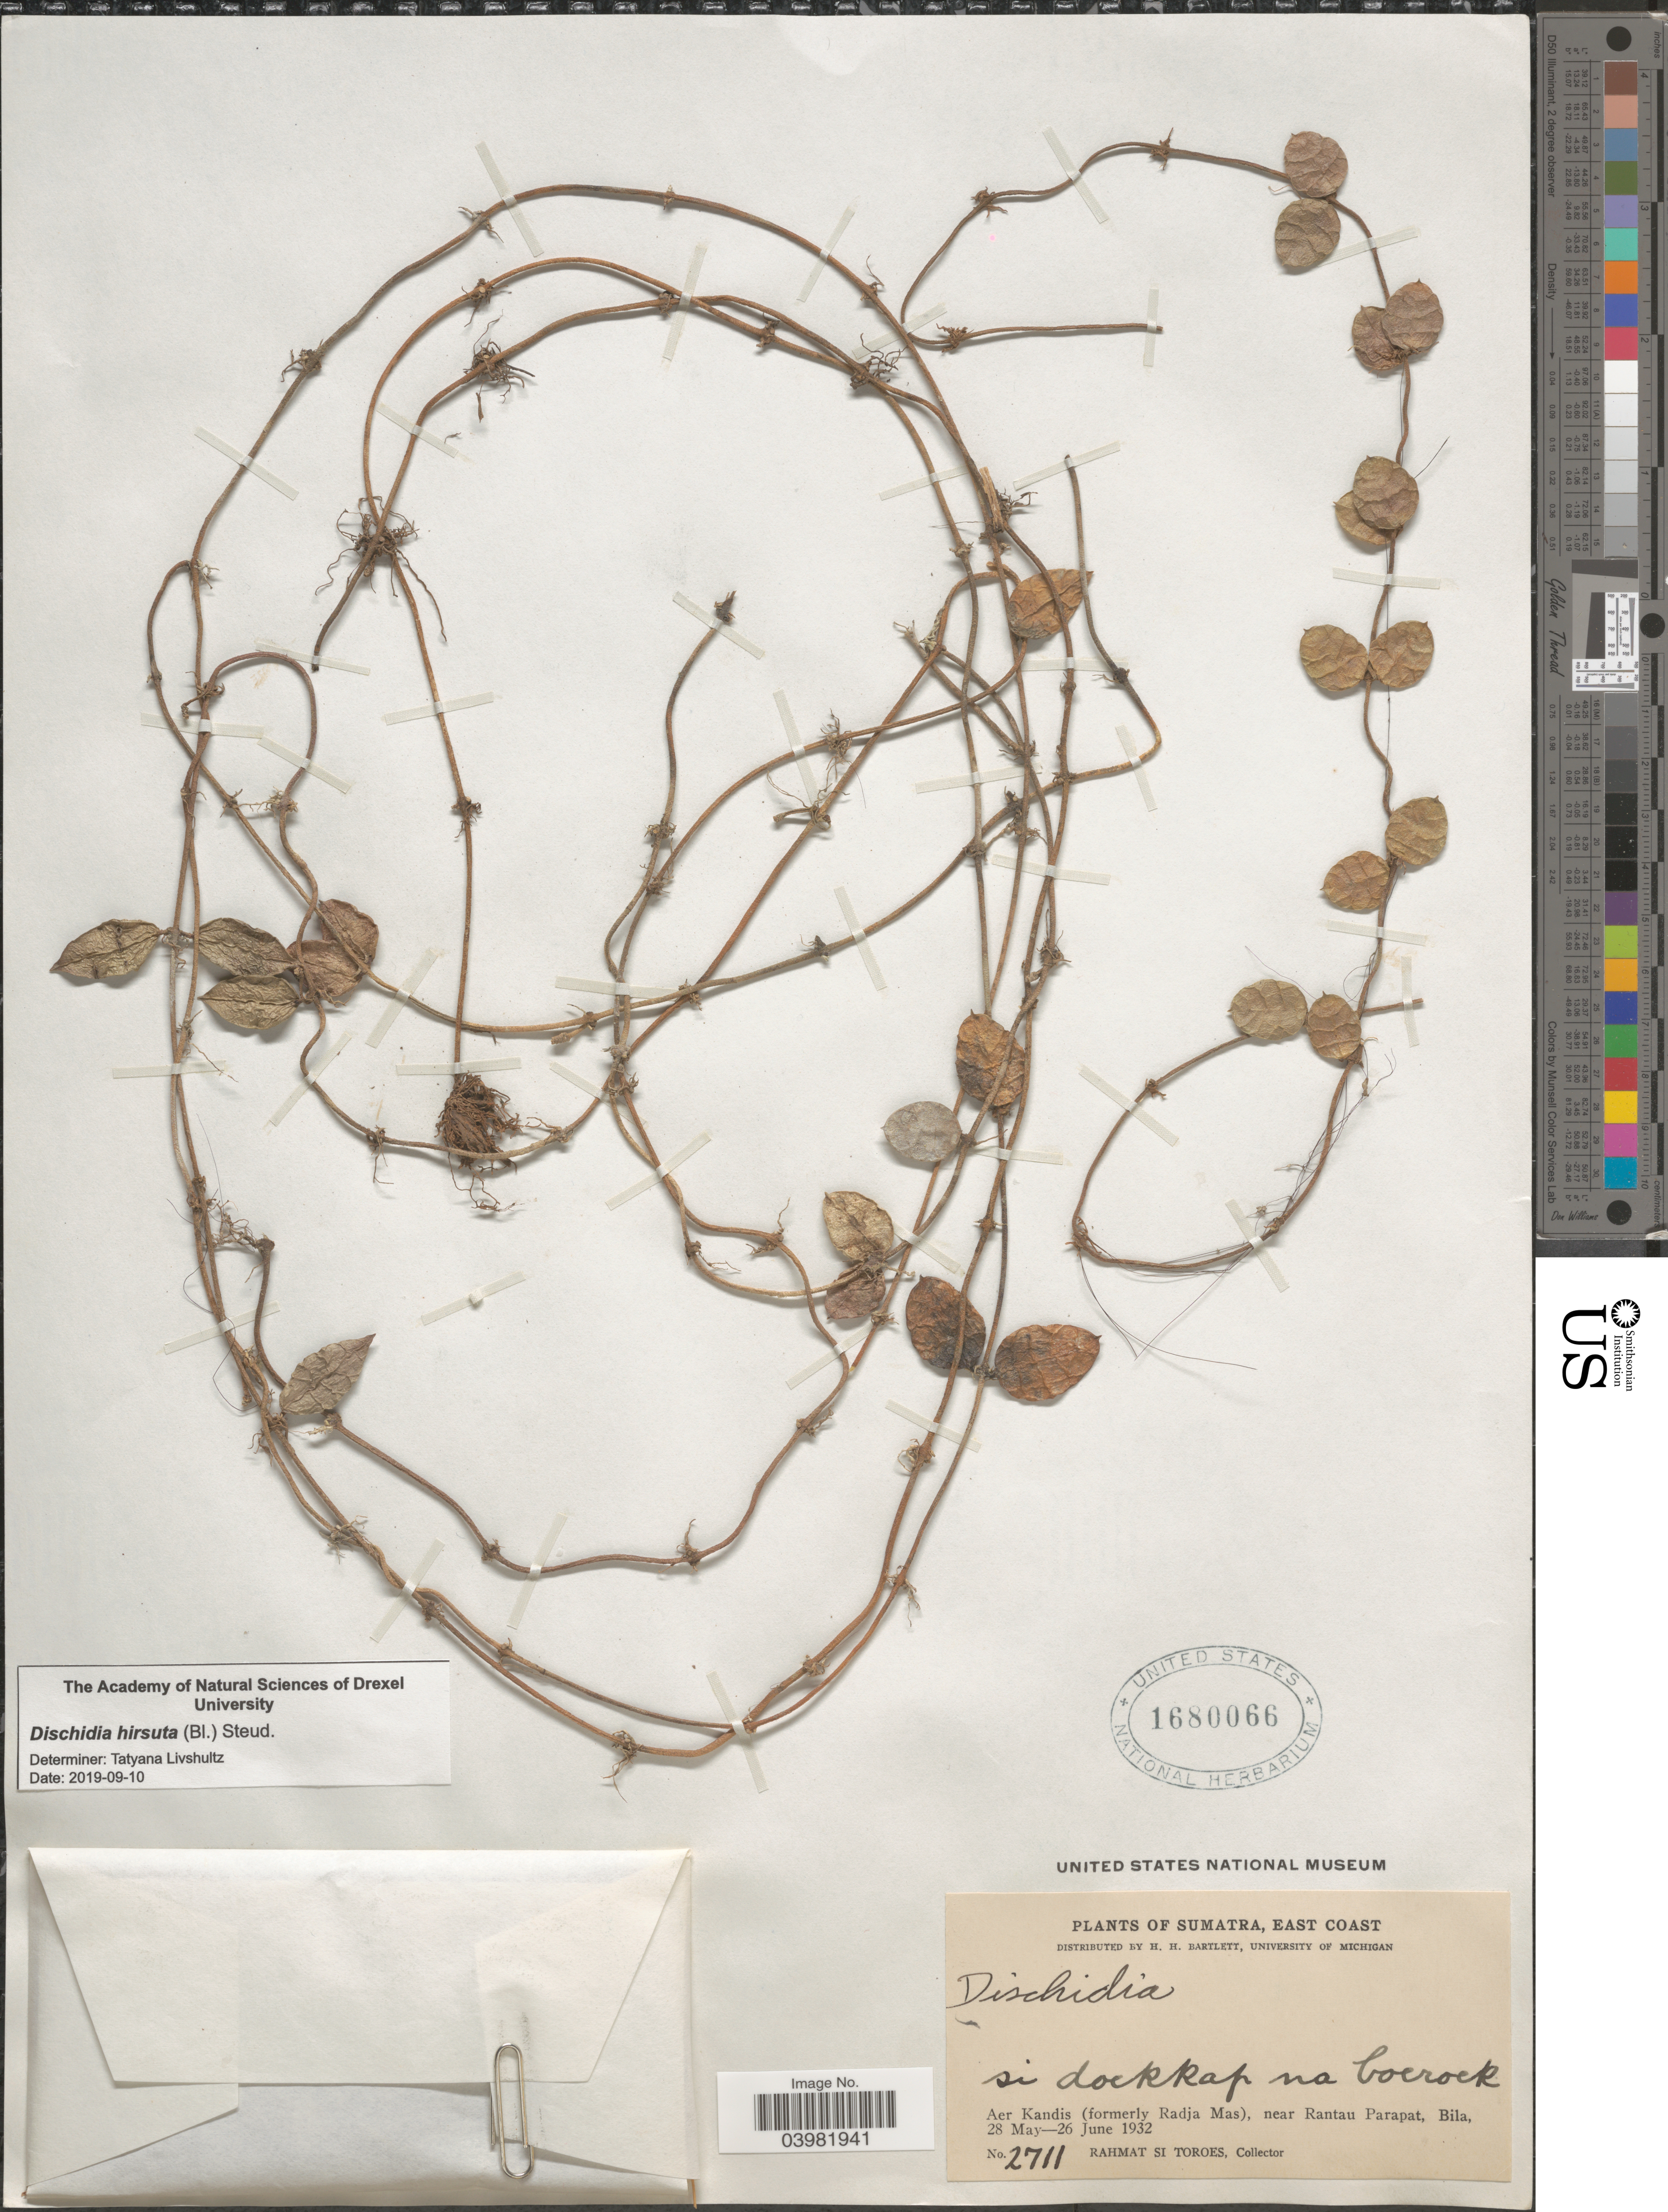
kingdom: Plantae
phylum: Tracheophyta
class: Magnoliopsida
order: Gentianales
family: Apocynaceae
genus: Dischidia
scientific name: Dischidia hirsuta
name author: (Blume) Decne.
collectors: Rahmat Si Boeea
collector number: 2711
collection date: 1932-05-28/1932-06-26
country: Indonesia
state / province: Sumatra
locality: East Coast. Aer Kandis (formerly Radja Mas), near Rantau Parapat, Bila.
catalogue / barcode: US 1680066